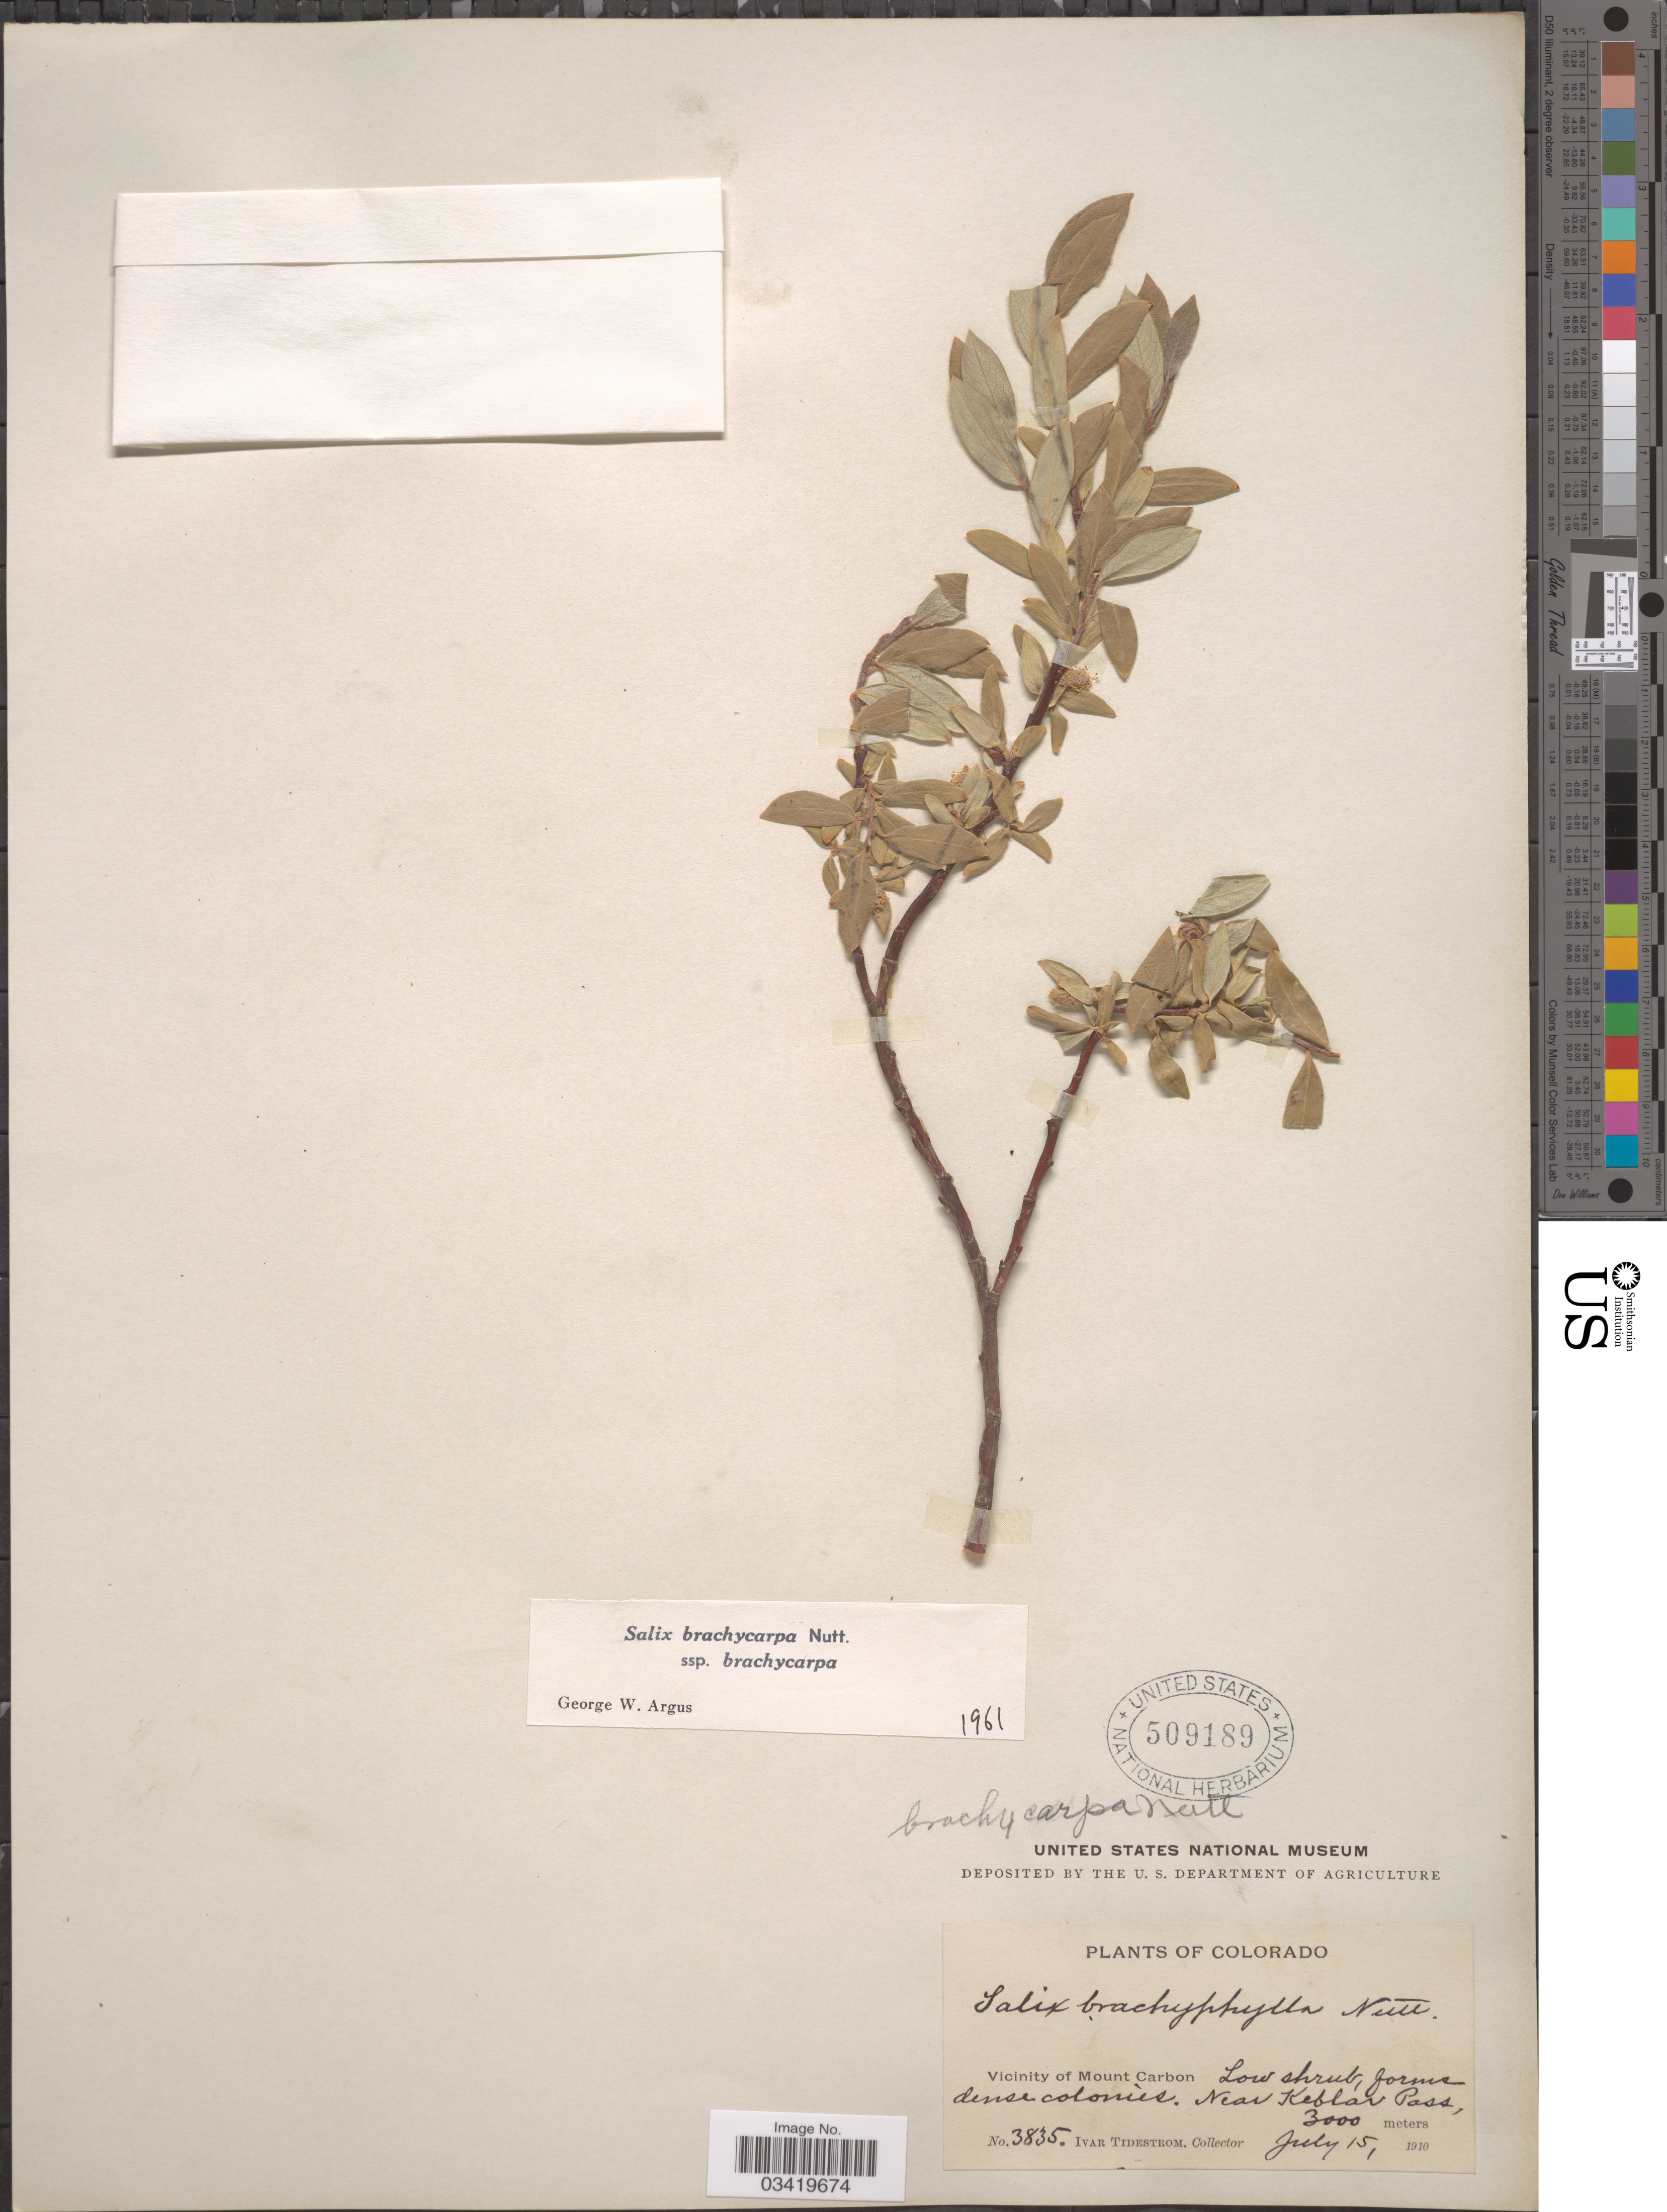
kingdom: Plantae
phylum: Tracheophyta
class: Magnoliopsida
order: Malpighiales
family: Salicaceae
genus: Salix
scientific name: Salix brachycarpa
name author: Nutt.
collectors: I. F. Tidestrom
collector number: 3835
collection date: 1910-07-15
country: United States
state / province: Colorado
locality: Vicinity of Mount Carbon. Near Keblar Pass.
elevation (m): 3000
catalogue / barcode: US 509189